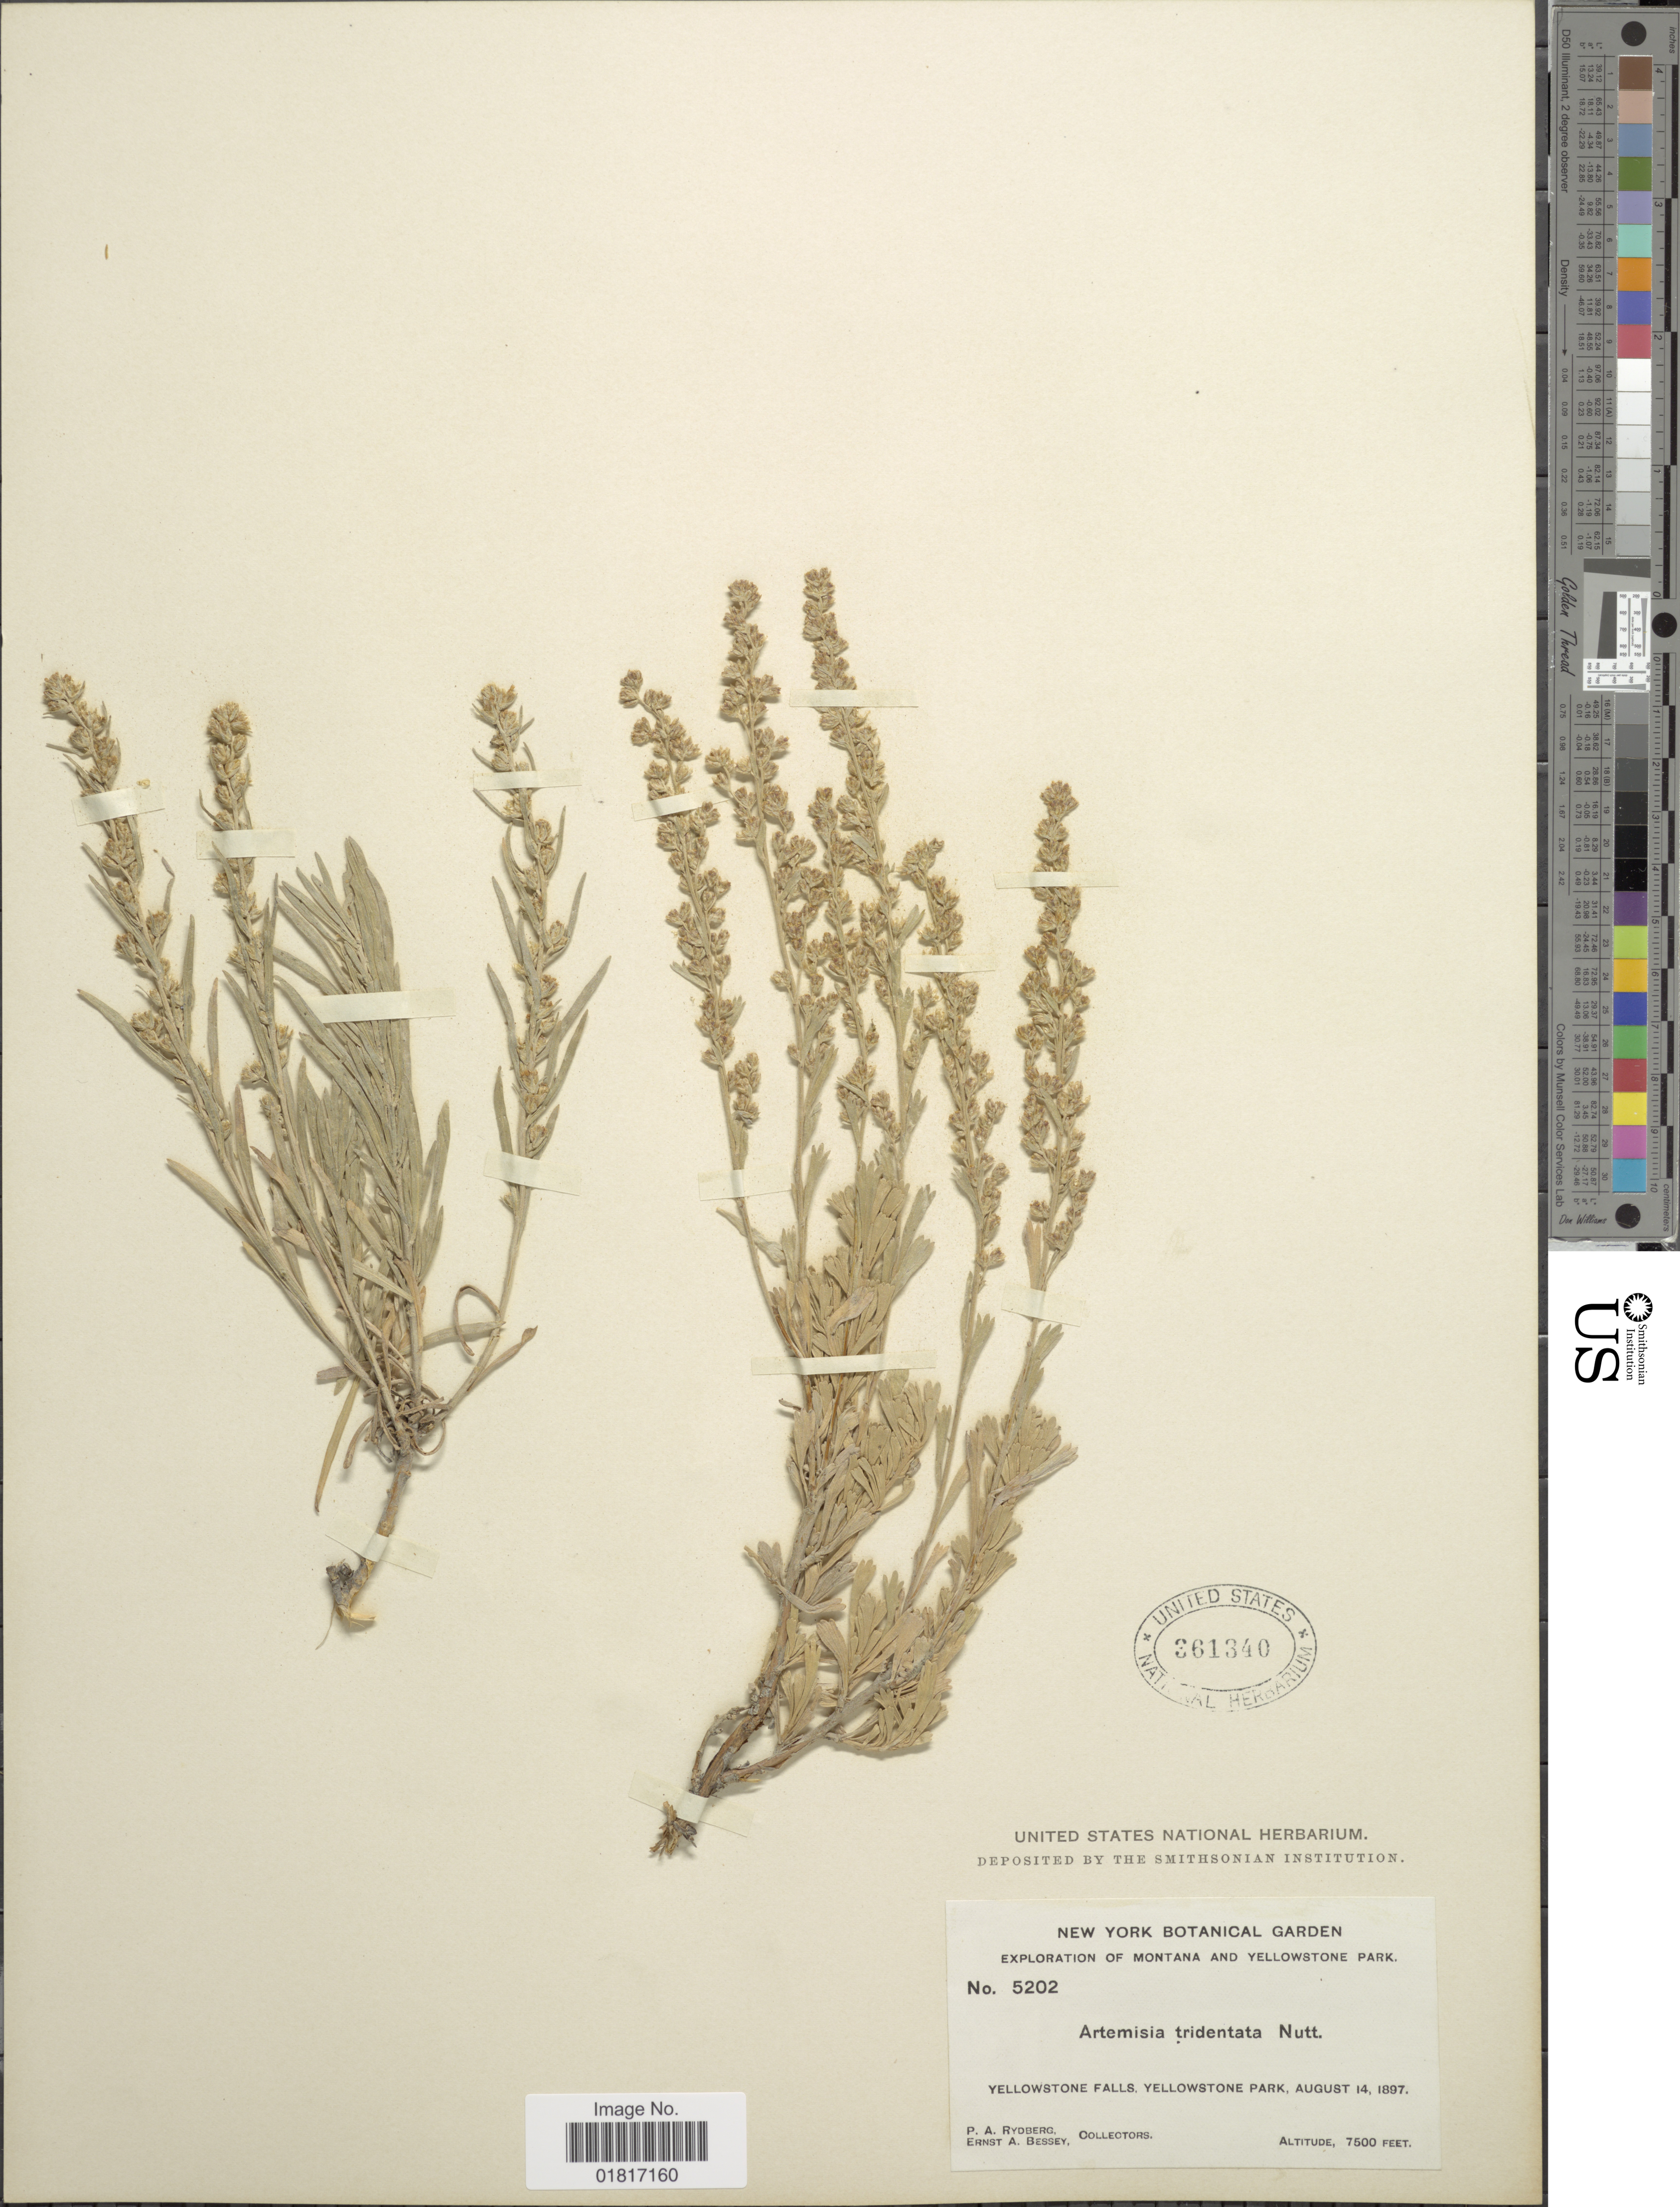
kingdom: Plantae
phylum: Tracheophyta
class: Magnoliopsida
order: Asterales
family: Asteraceae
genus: Artemisia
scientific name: Artemisia tridentata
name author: Nutt.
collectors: P. A. Rydberg & E. A. Bessey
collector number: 5202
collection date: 1897-08-14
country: United States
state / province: Montana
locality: Montana and Yelloswton Park, Yellowstone Falls, Yellostone Park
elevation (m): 2286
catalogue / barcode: US 361340